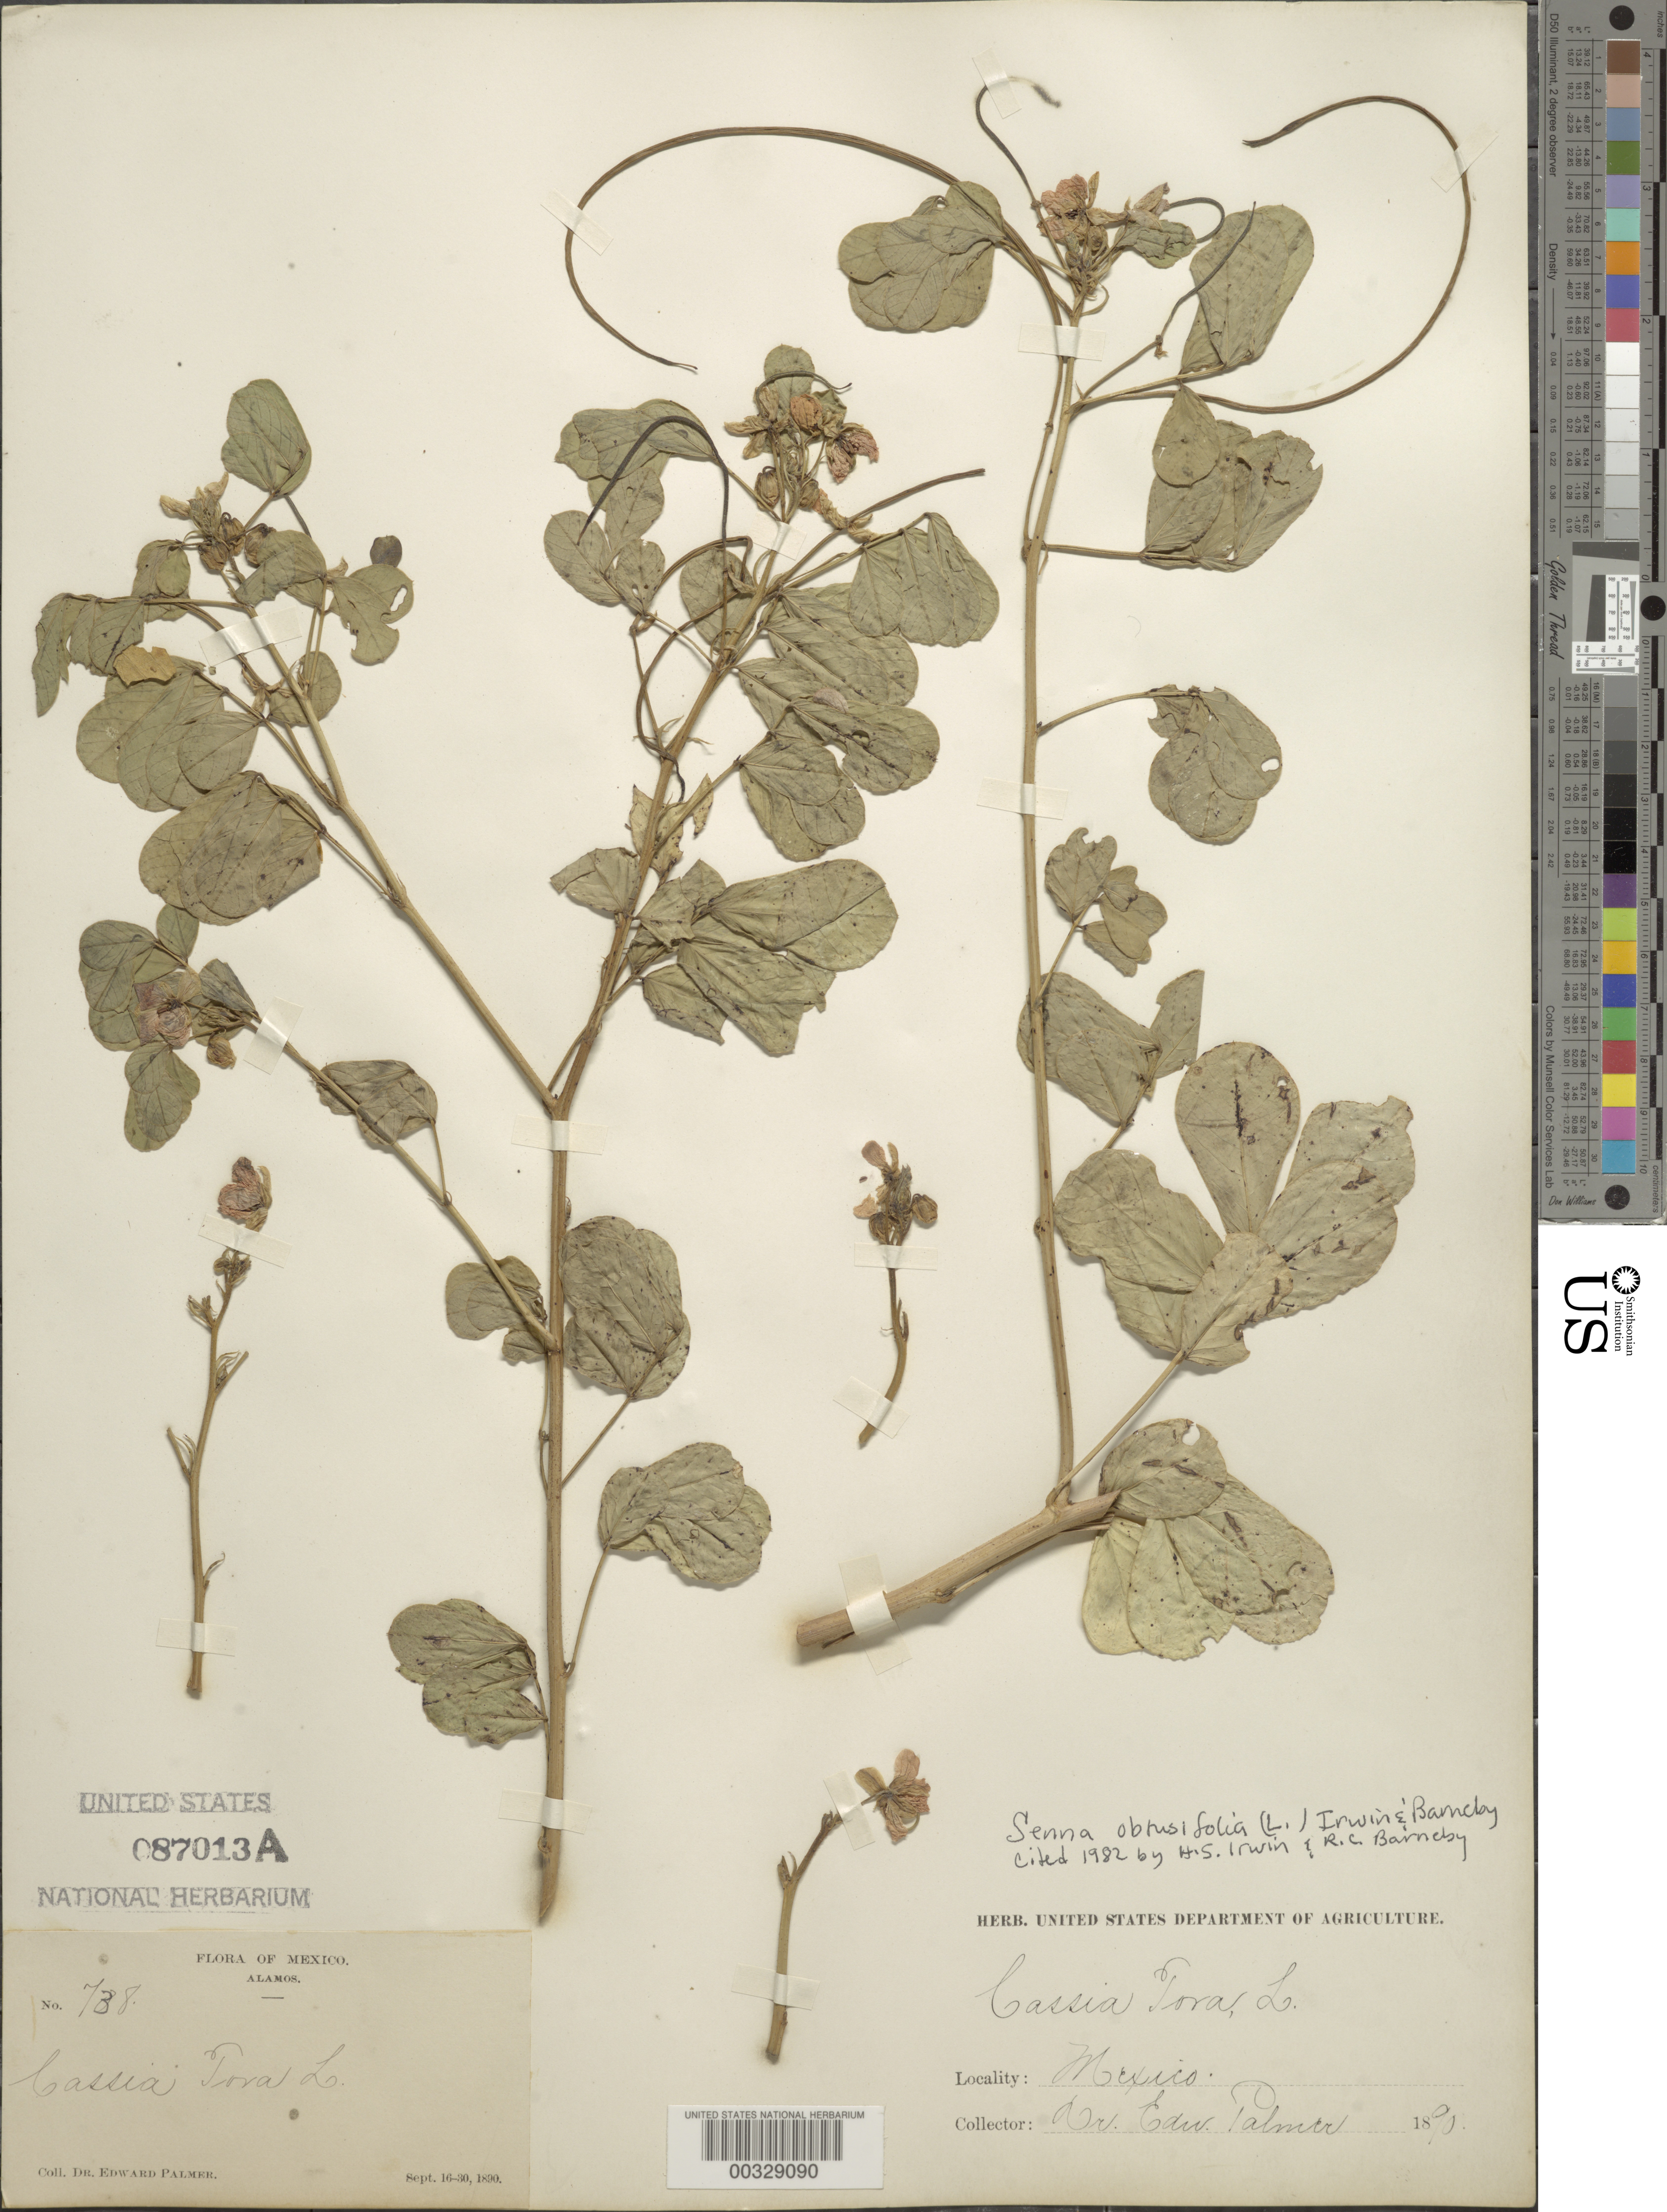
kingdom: Plantae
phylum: Tracheophyta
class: Magnoliopsida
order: Fabales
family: Fabaceae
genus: Senna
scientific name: Senna obtusifolia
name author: (L.) H.S. Irwin & Barneby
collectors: E. Palmer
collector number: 708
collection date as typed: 16 Sep 1890 to 30 Sep 1890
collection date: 1890-09-16/1890-09-30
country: Mexico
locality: Alamos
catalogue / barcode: US 87013A